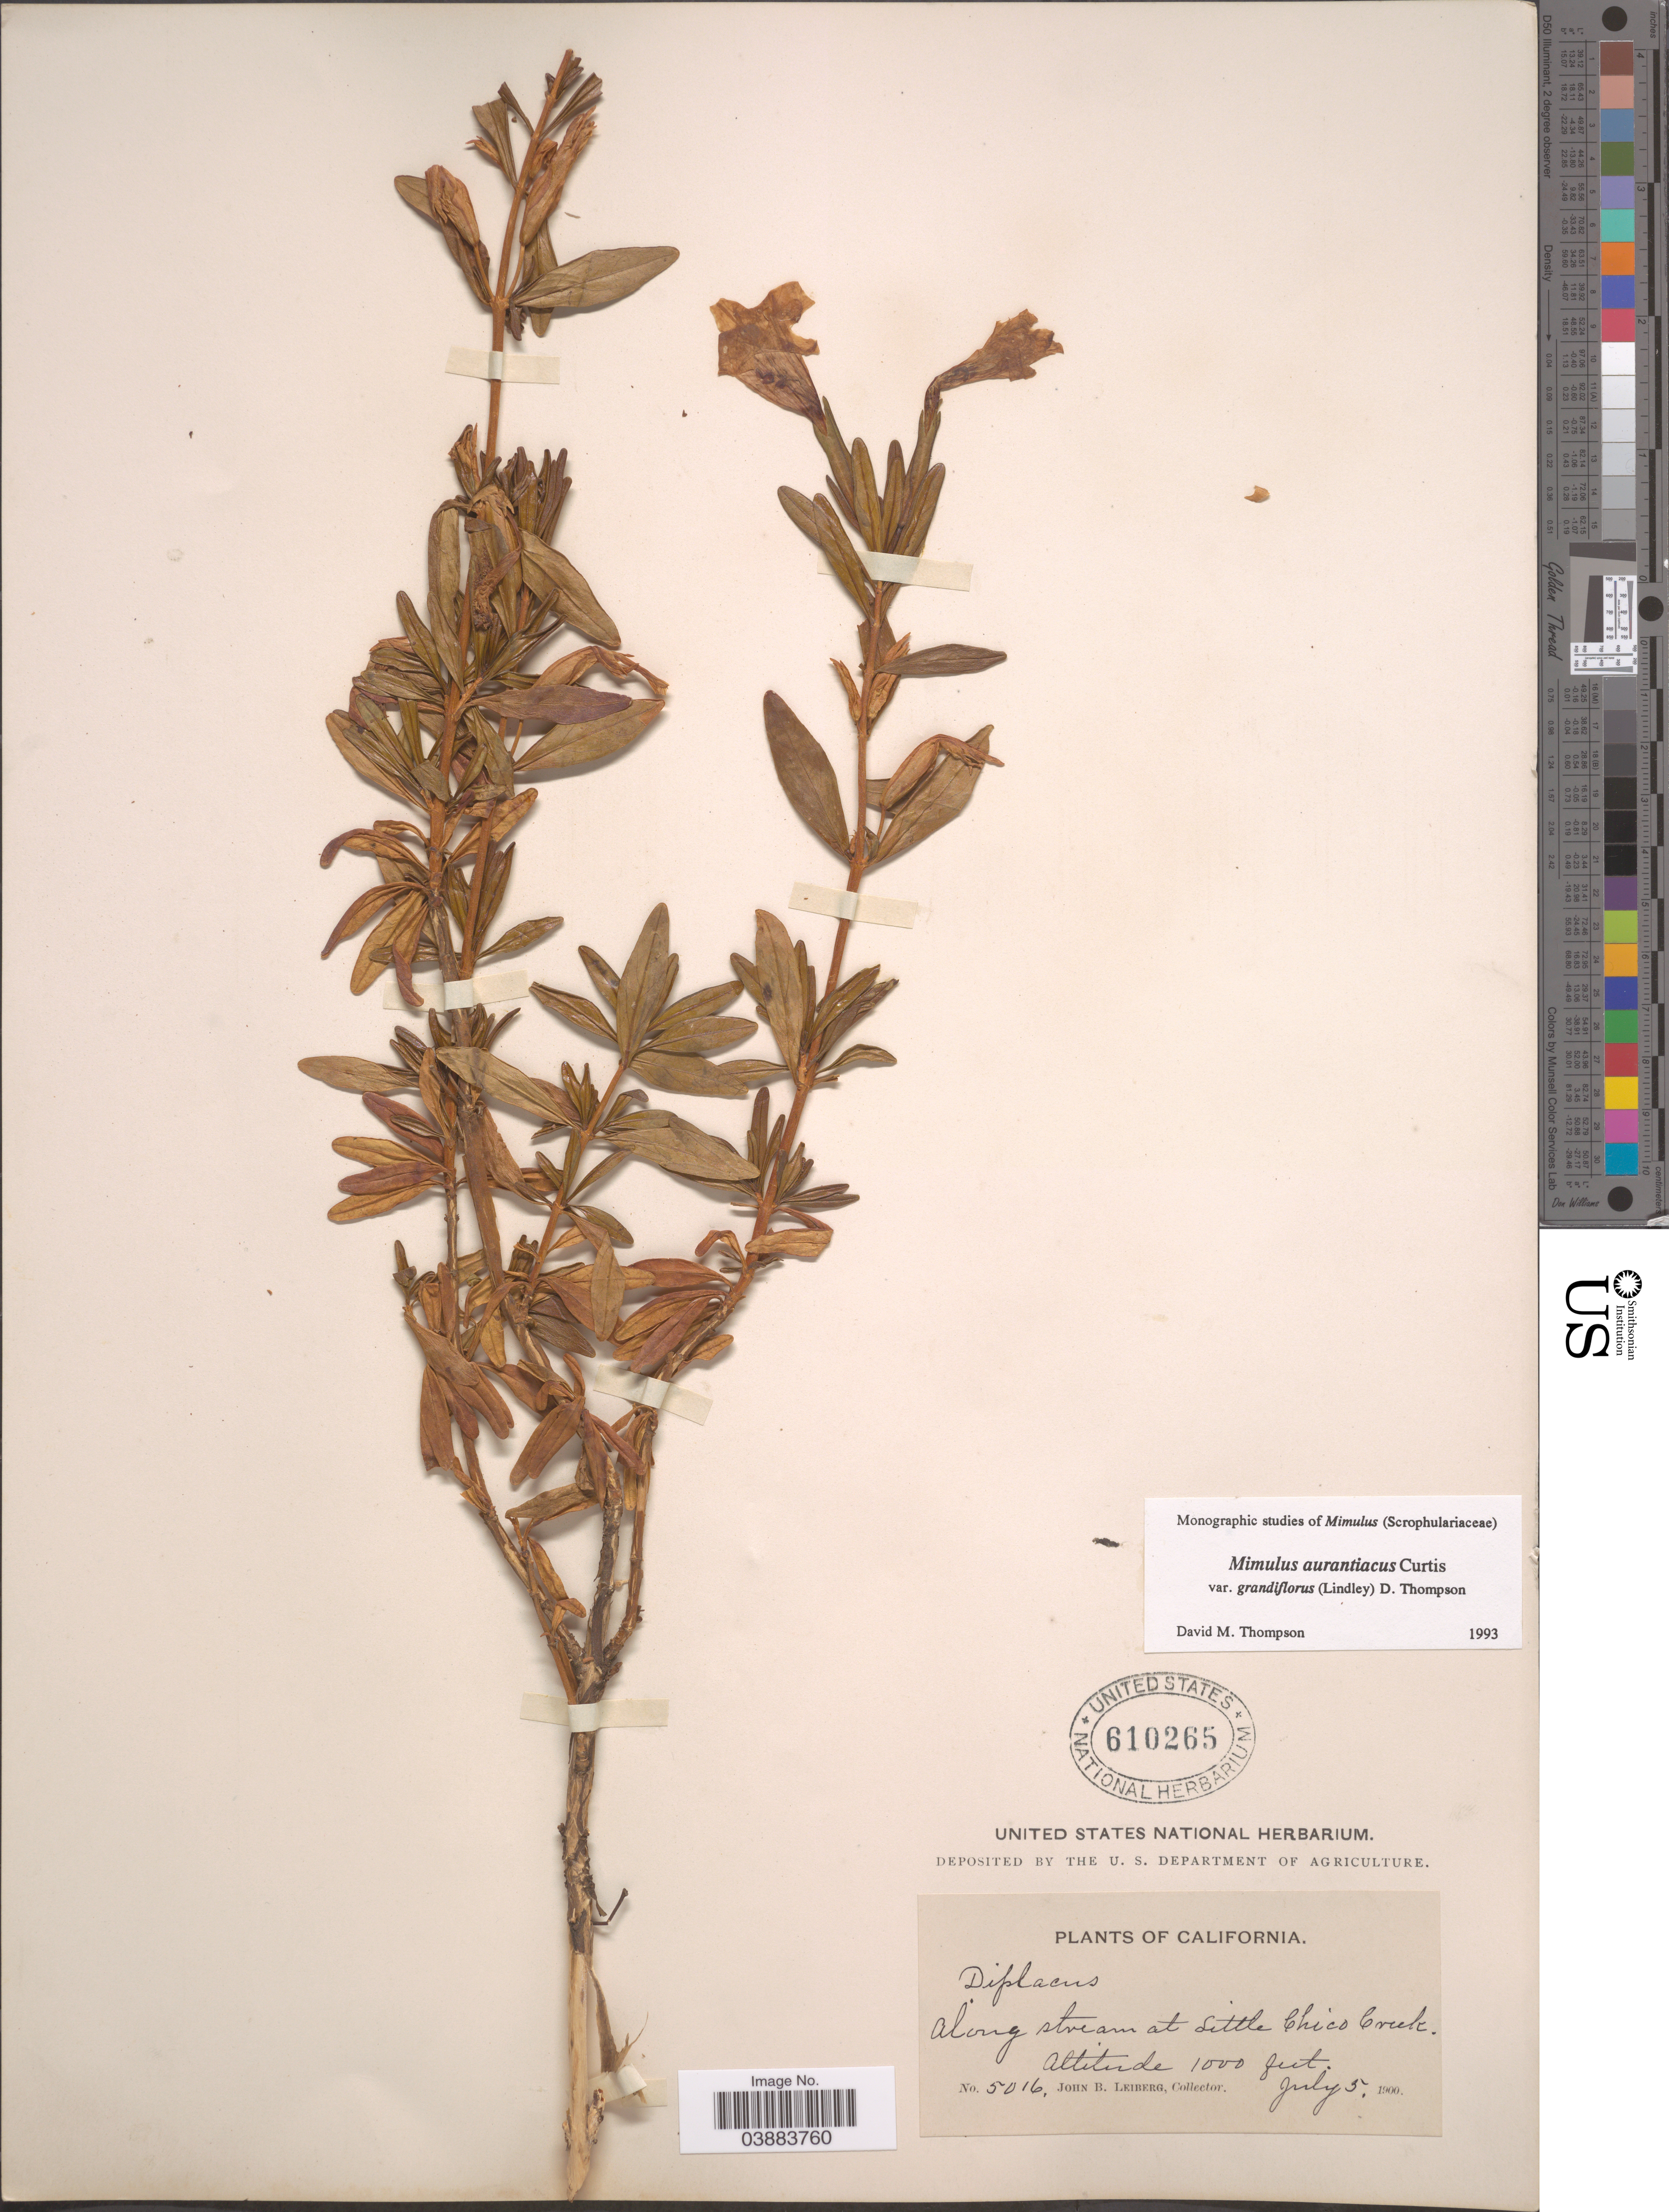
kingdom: Plantae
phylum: Tracheophyta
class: Magnoliopsida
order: Lamiales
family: Phrymaceae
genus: Diplacus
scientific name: Diplacus aurantiacus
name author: (Curtis) Jeps.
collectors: J. B. Leiberg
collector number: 5016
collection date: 1900-07-05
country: United States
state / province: California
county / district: Butte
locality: Along stream at Little Chico Creek.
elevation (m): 305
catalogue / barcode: US 610265